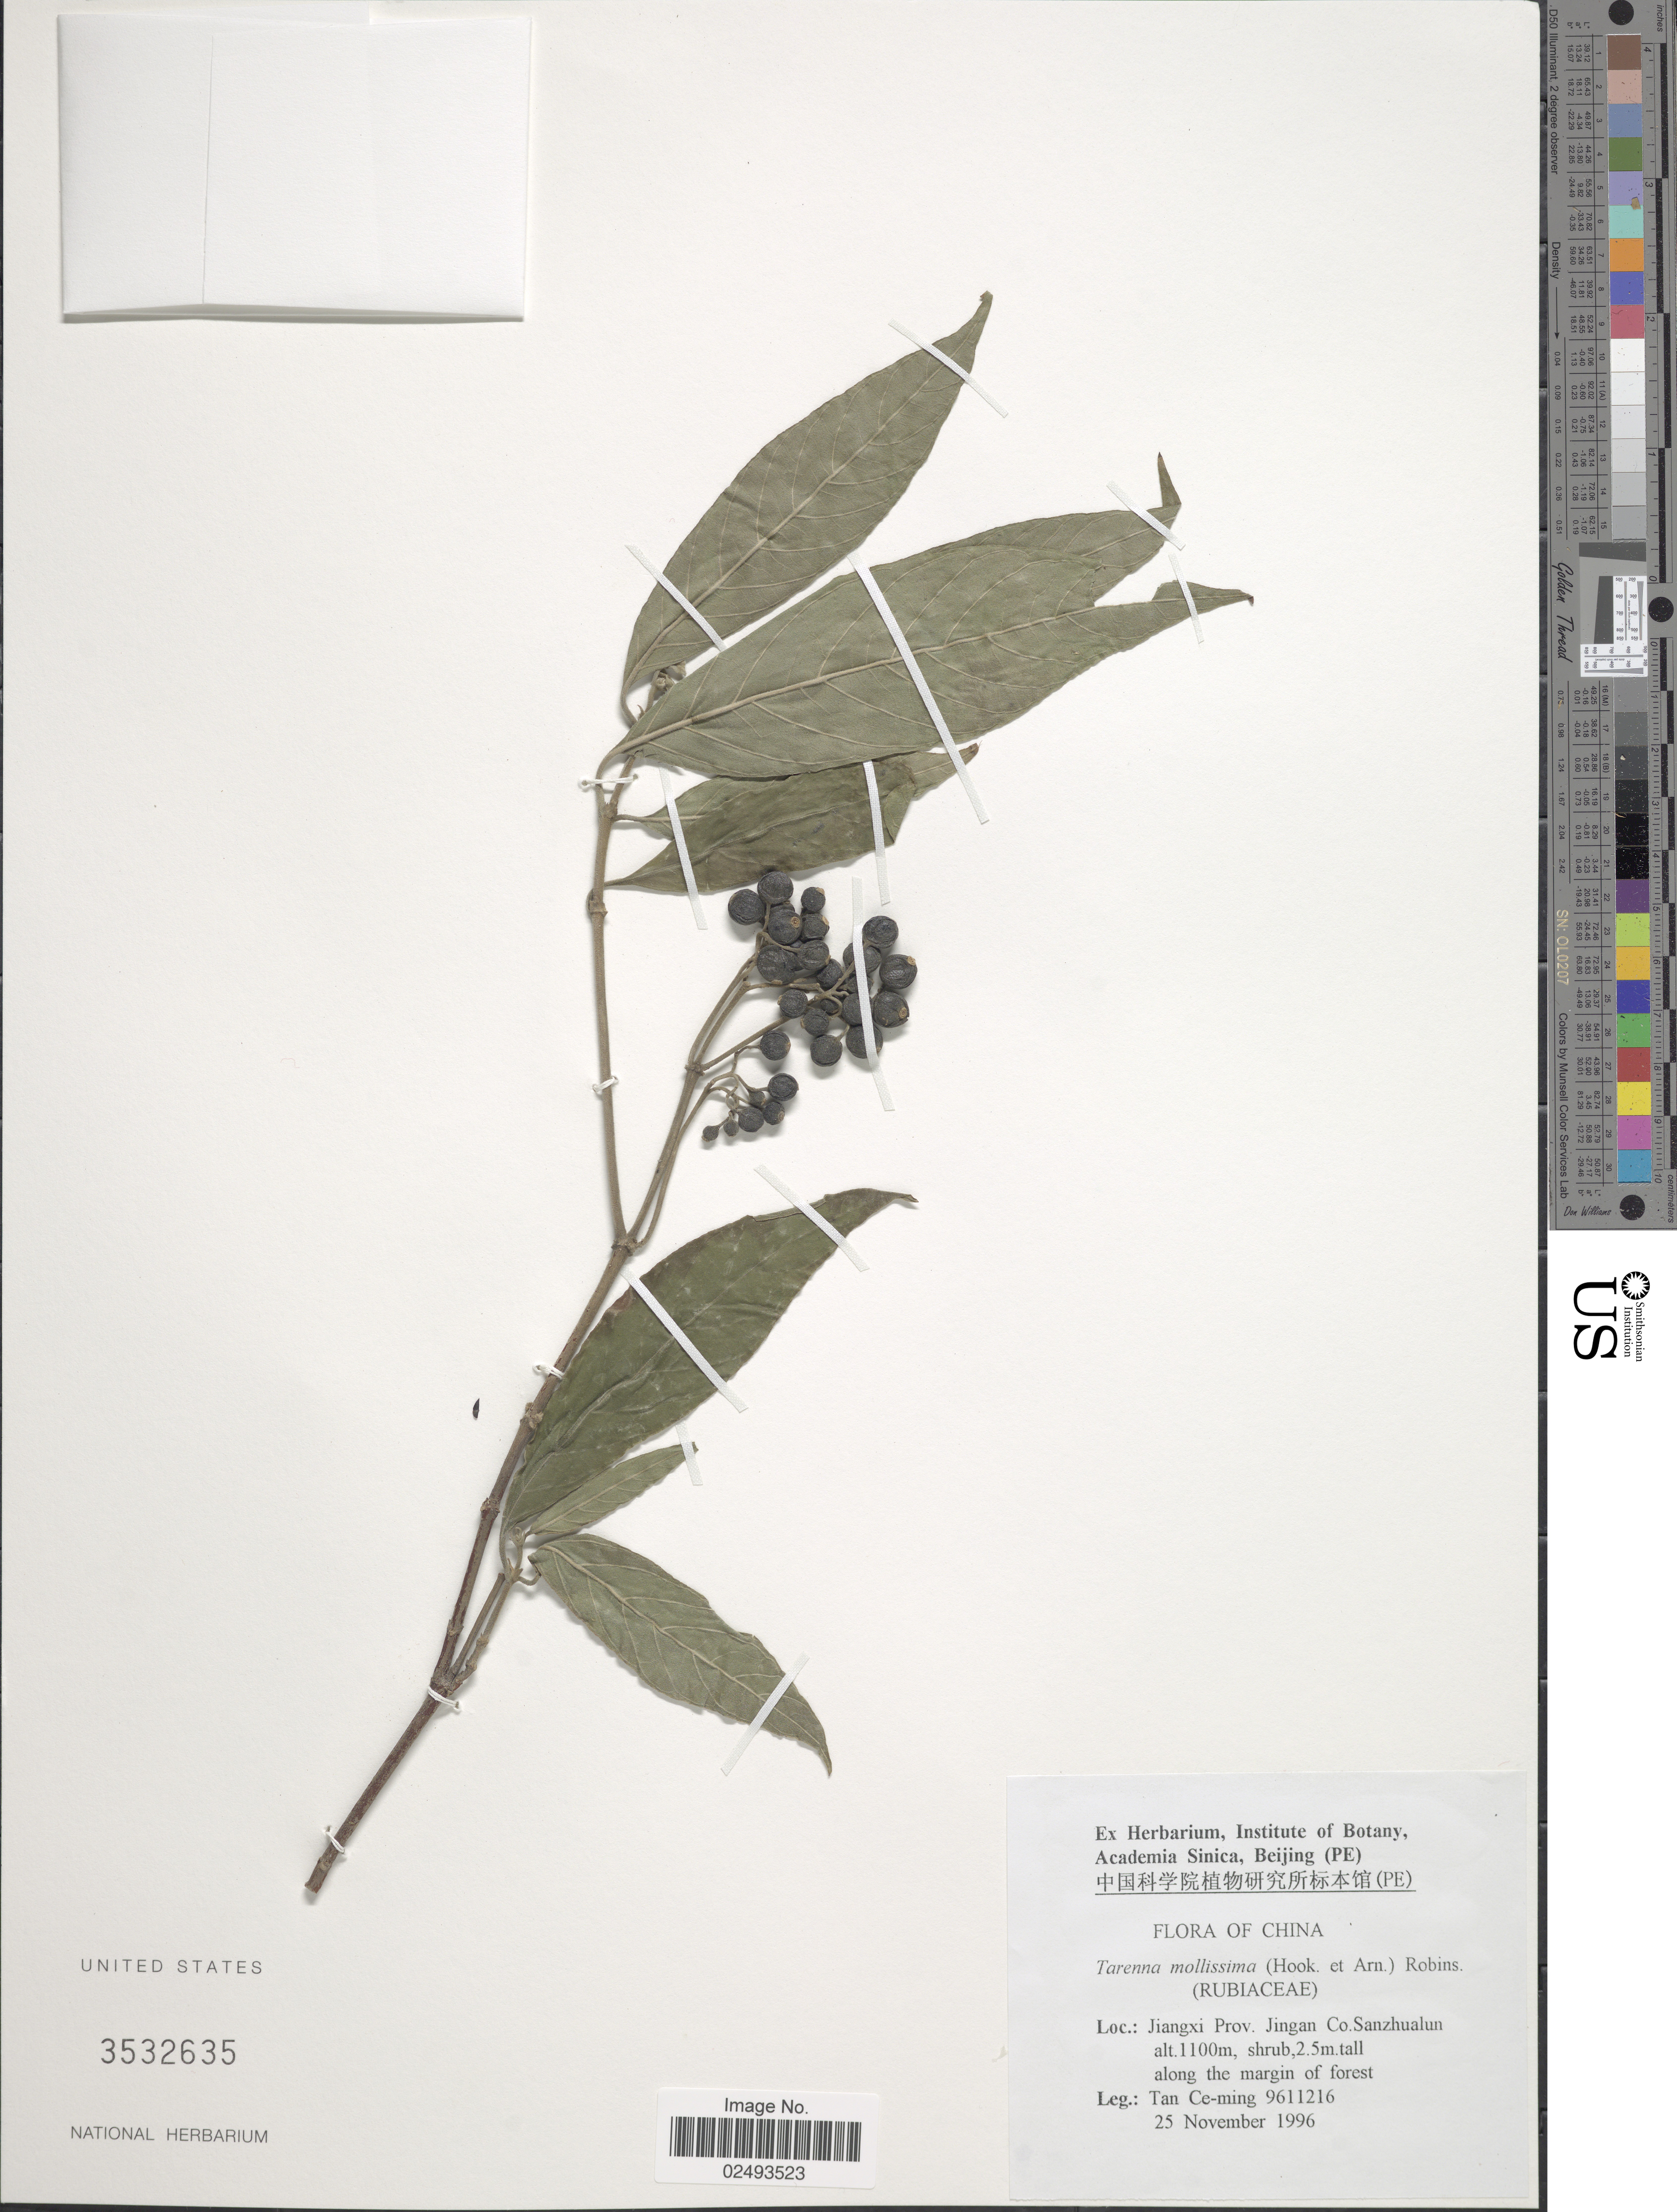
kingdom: Plantae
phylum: Tracheophyta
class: Magnoliopsida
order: Gentianales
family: Rubiaceae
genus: Tarenna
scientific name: Tarenna mollissima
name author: (Hook. & Arn.) B.L. Rob.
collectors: T. Ce-ming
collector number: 9611216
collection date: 1996-11-25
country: China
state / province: Jiangxi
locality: Jingan Co. Sanzhualun, along the margin of forest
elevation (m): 1100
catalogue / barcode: US 3532635